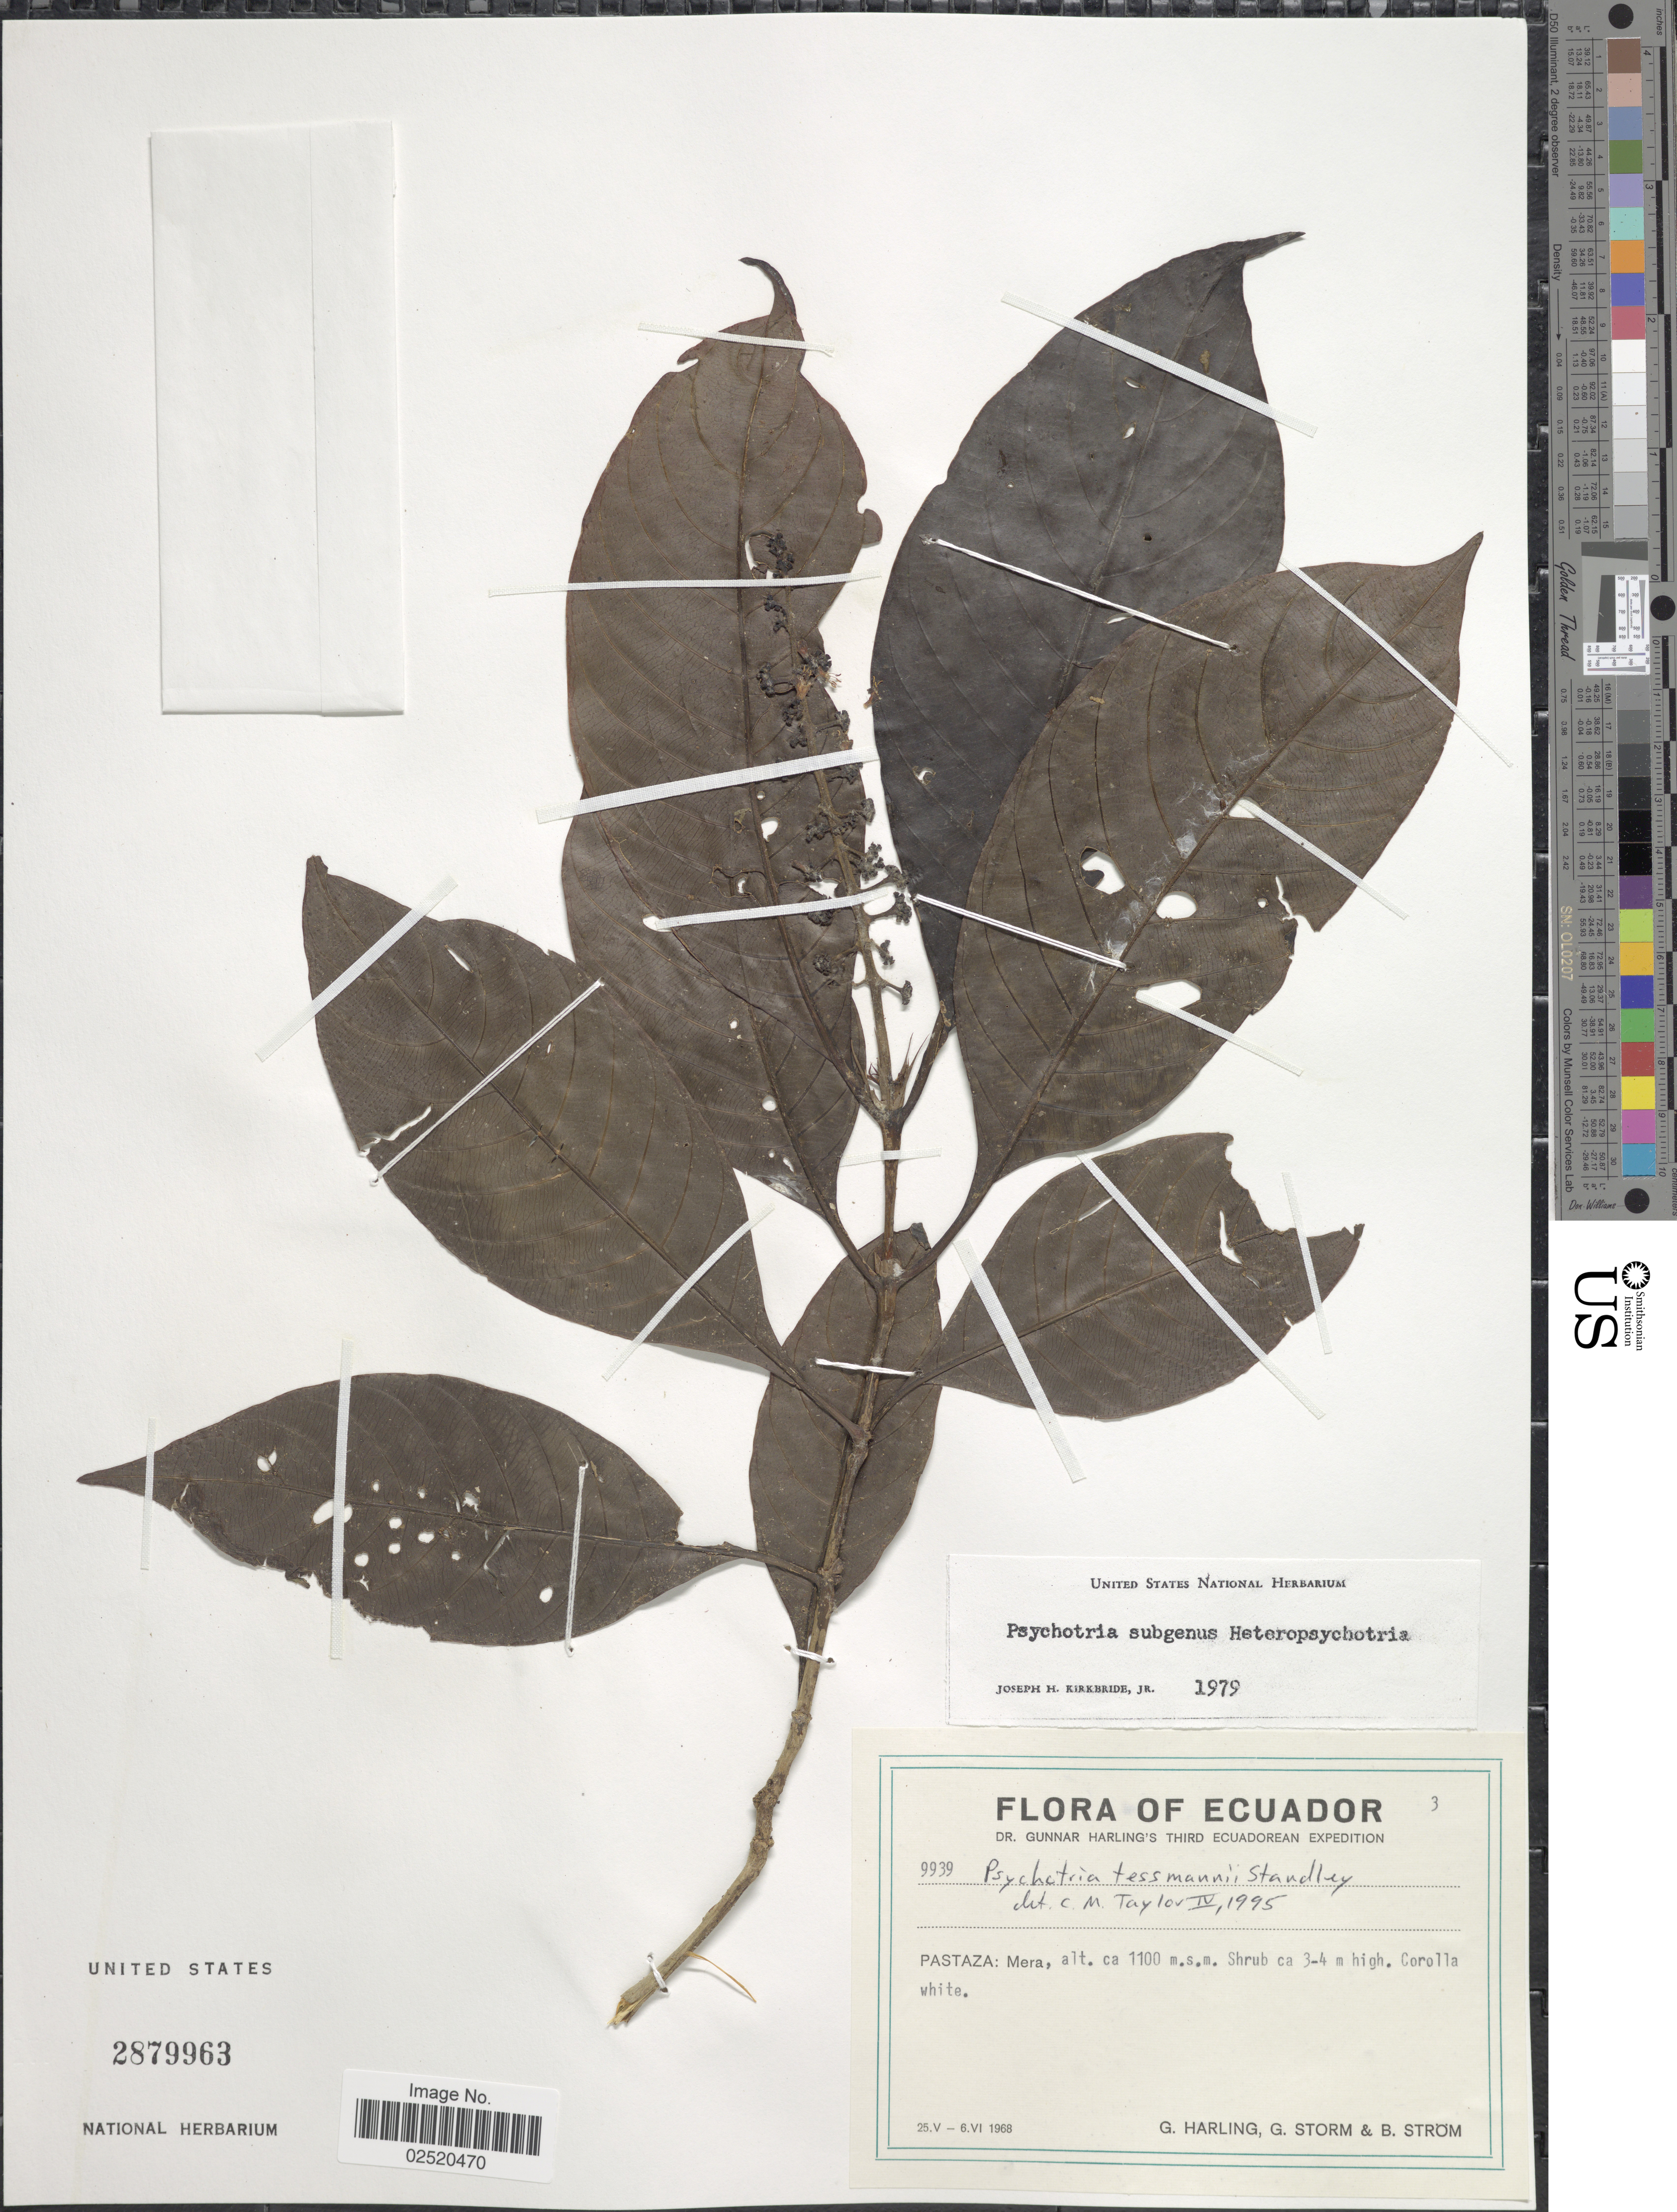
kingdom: Plantae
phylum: Tracheophyta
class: Magnoliopsida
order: Gentianales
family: Rubiaceae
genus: Psychotria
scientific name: Psychotria tessmannii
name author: Standl.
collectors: G. Harling & B. Ström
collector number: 9939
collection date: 1968-05-25/1968-06-06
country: Ecuador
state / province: Pastaza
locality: Mera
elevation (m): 1100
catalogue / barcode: US 2879963